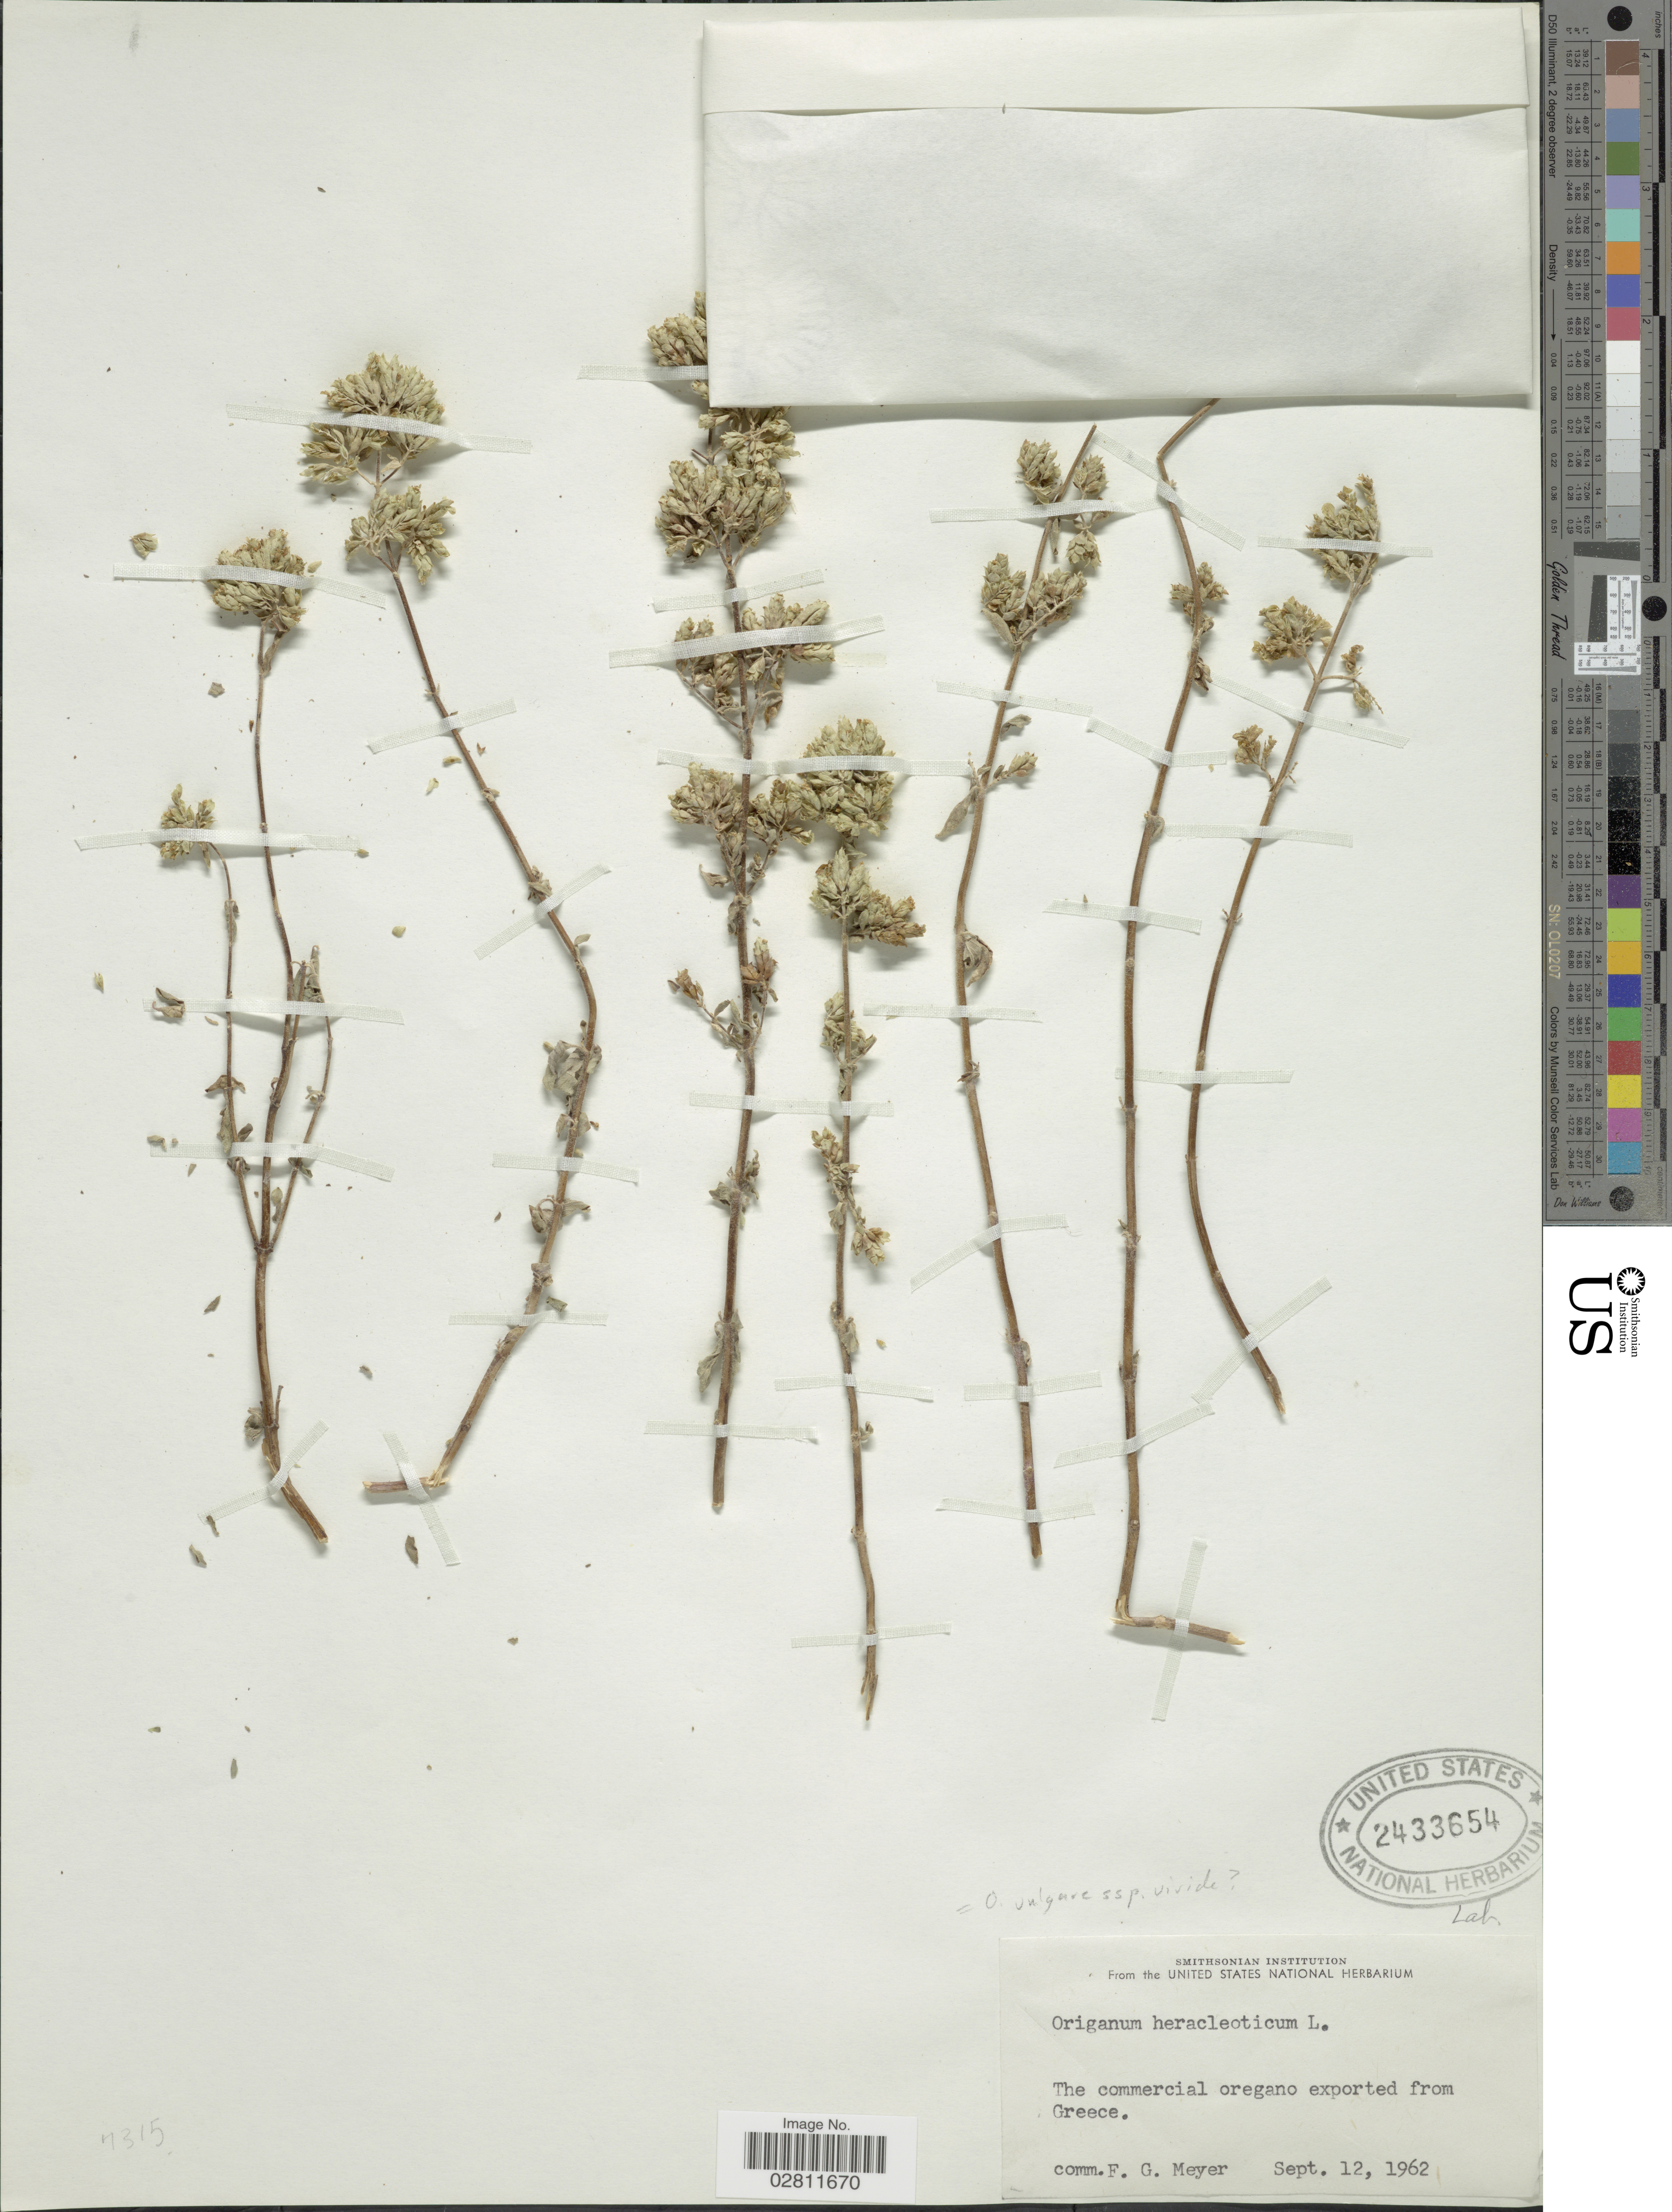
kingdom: Plantae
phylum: Tracheophyta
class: Magnoliopsida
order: Lamiales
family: Lamiaceae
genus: Origanum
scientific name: Origanum vulgare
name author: L.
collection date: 1962-09-12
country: Greece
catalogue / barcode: US 2433654